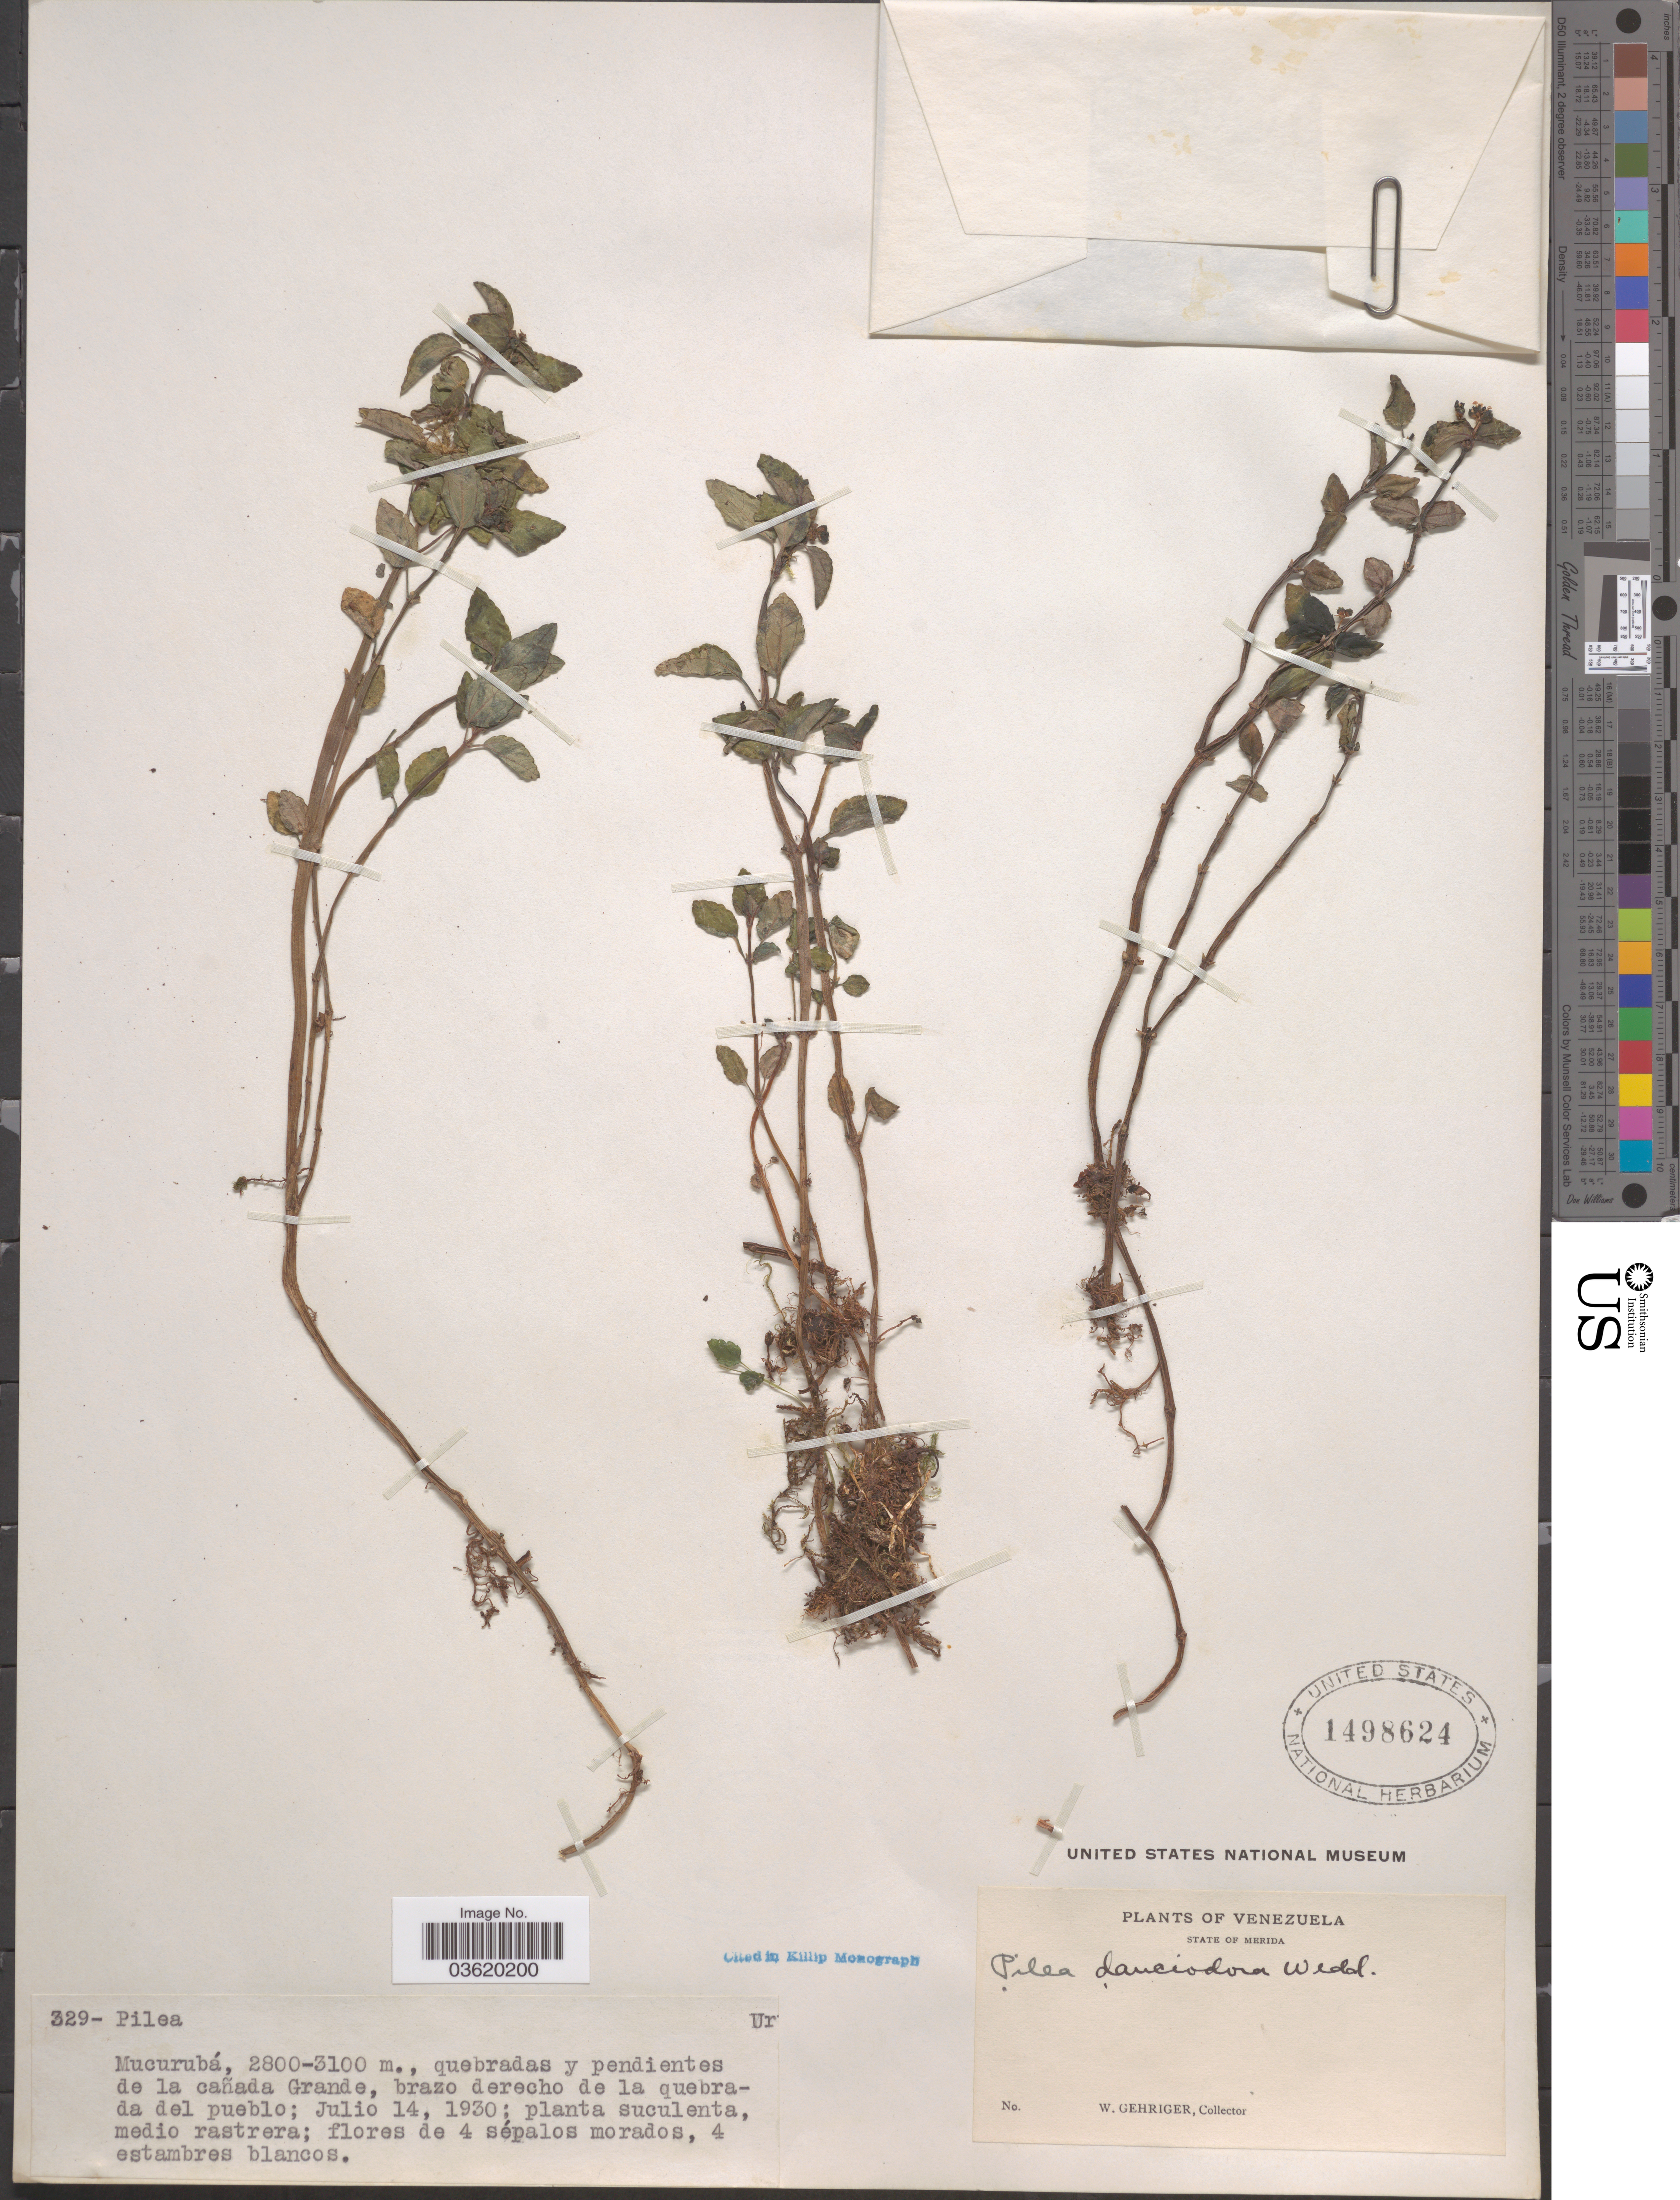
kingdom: Plantae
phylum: Tracheophyta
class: Magnoliopsida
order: Rosales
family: Urticaceae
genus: Pilea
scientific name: Pilea dauciodora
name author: Pav. ex Wedd.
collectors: W. Gehriger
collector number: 329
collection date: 1930-07-14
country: Venezuela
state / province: Merida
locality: La cañada Grande.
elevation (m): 2800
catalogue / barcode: US 1498624